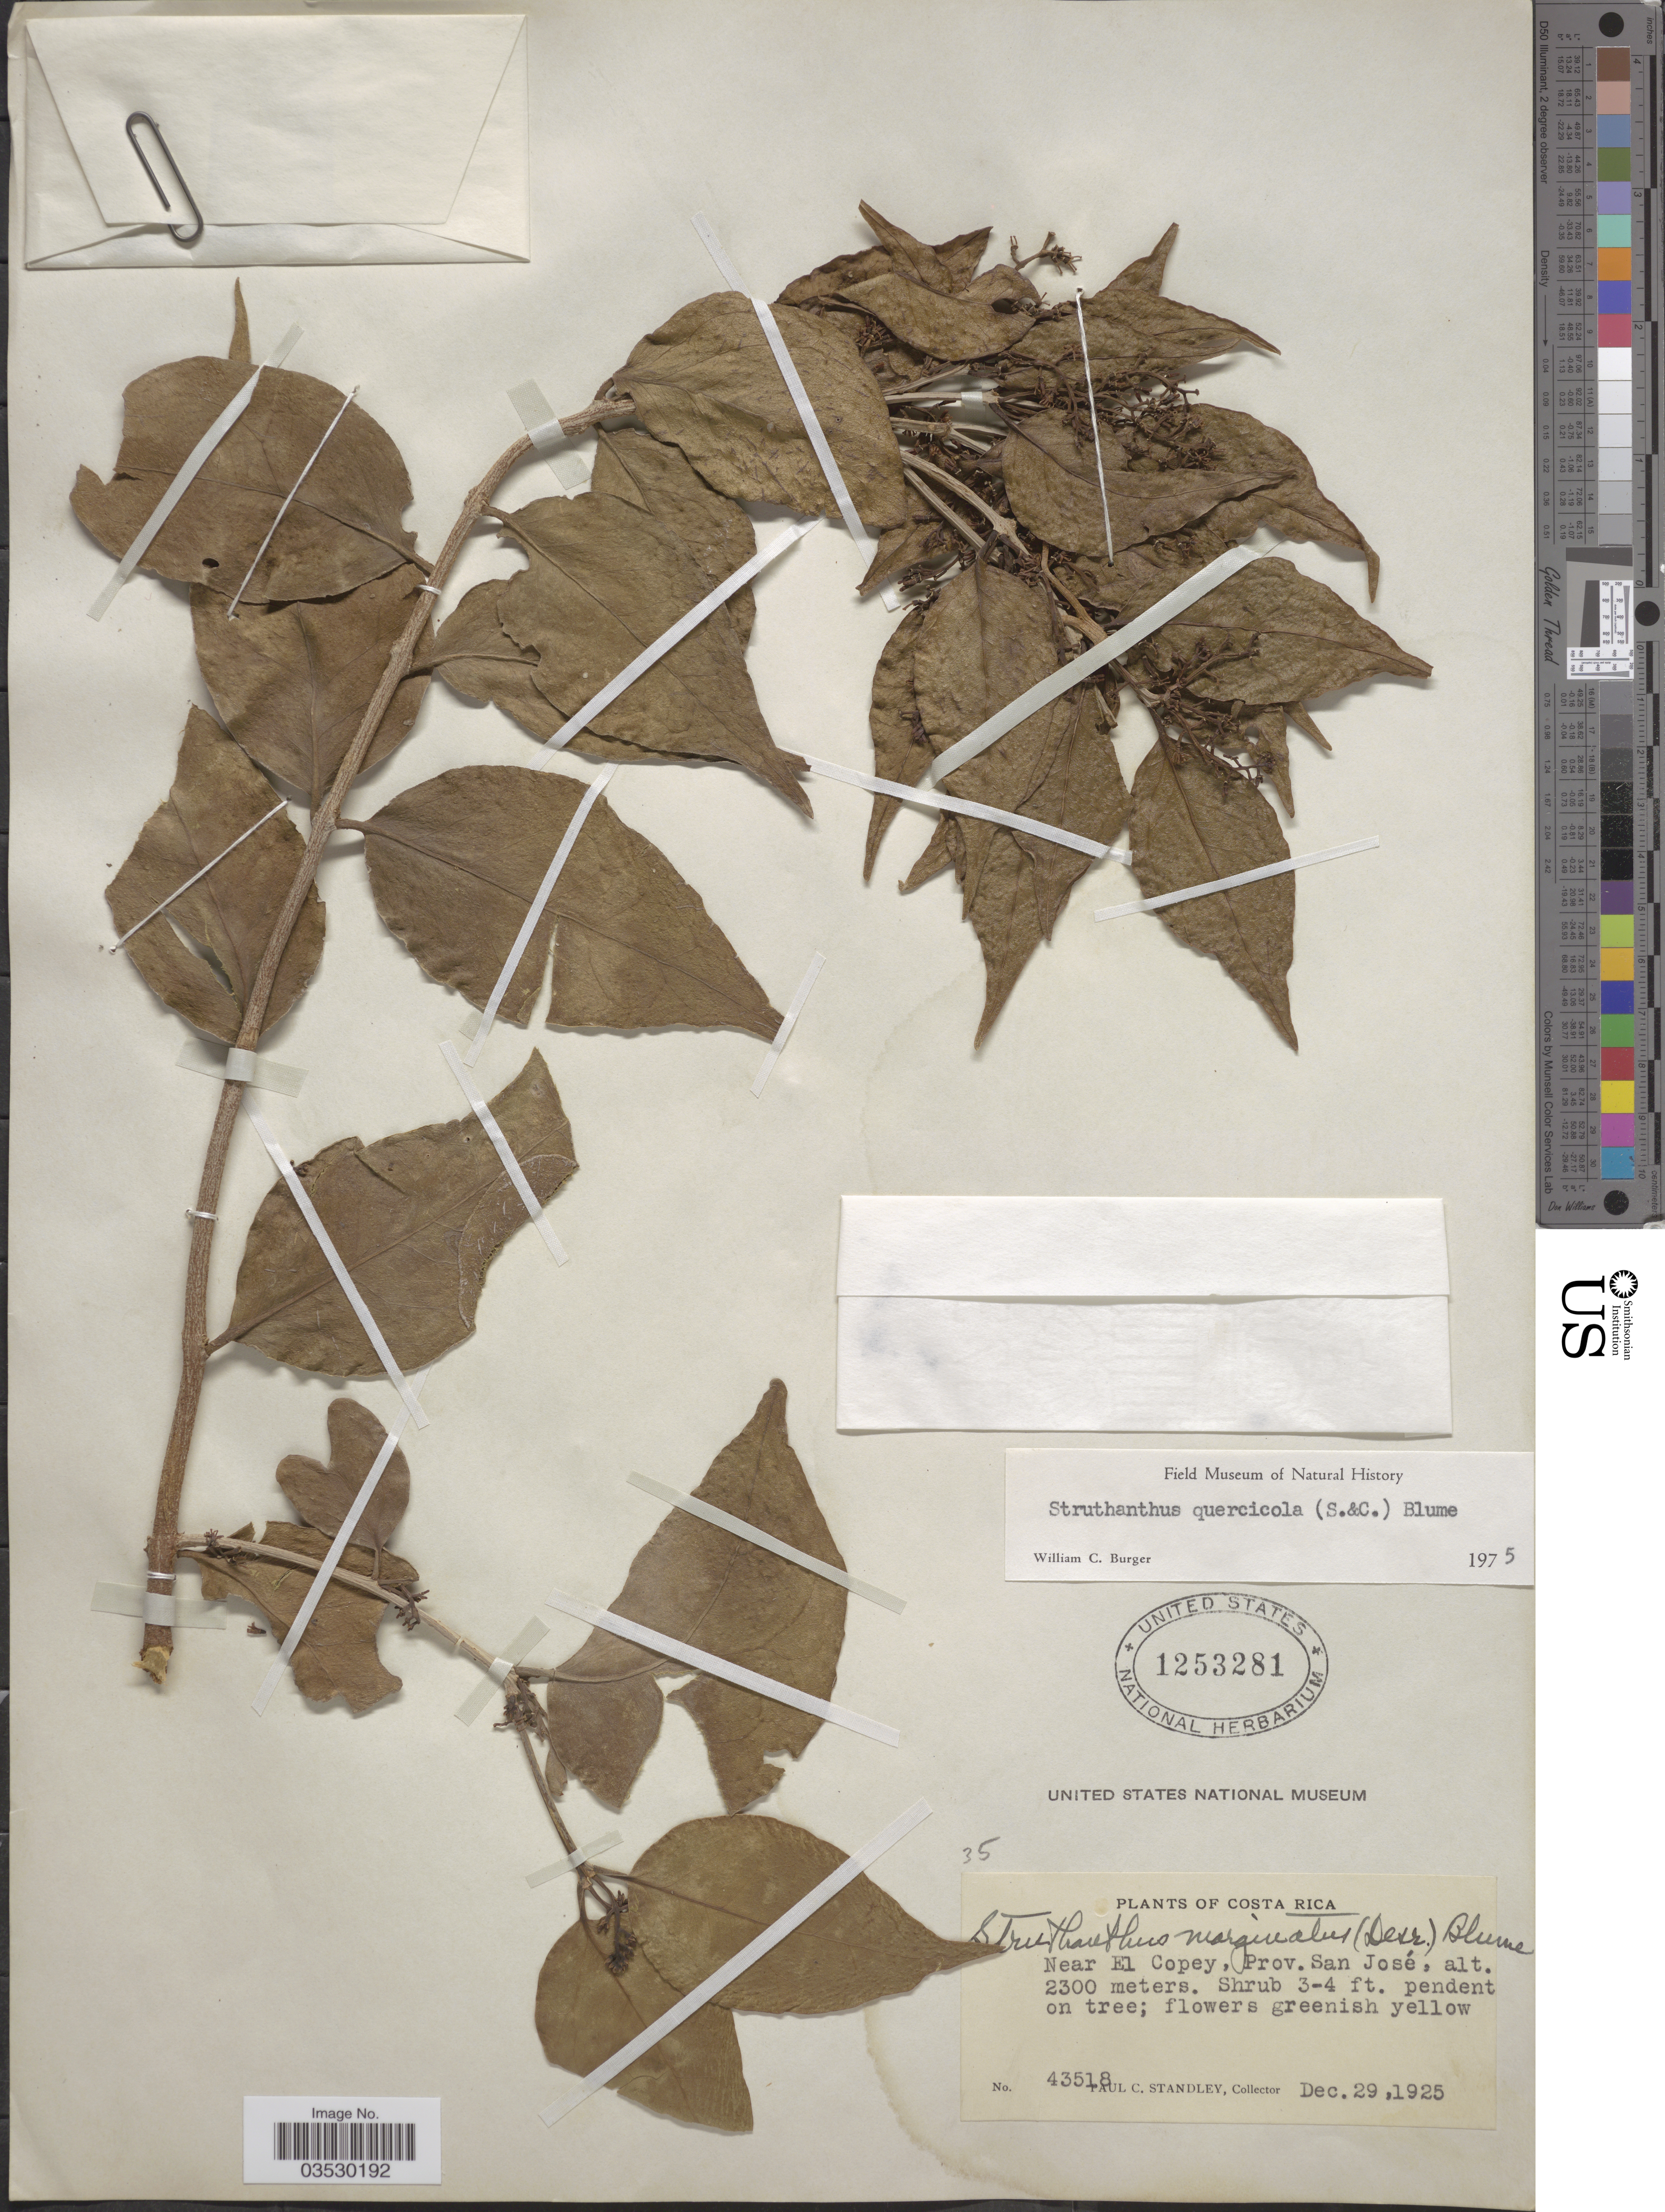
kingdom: Plantae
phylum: Tracheophyta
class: Magnoliopsida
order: Santalales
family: Loranthaceae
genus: Struthanthus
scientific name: Struthanthus quercicola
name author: (Kuijt) Cham. & Schltr.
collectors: P. C. Standley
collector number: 43518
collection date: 1925-12-29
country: Costa Rica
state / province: San José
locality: Near El Copey.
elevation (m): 2300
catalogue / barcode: US 1253281